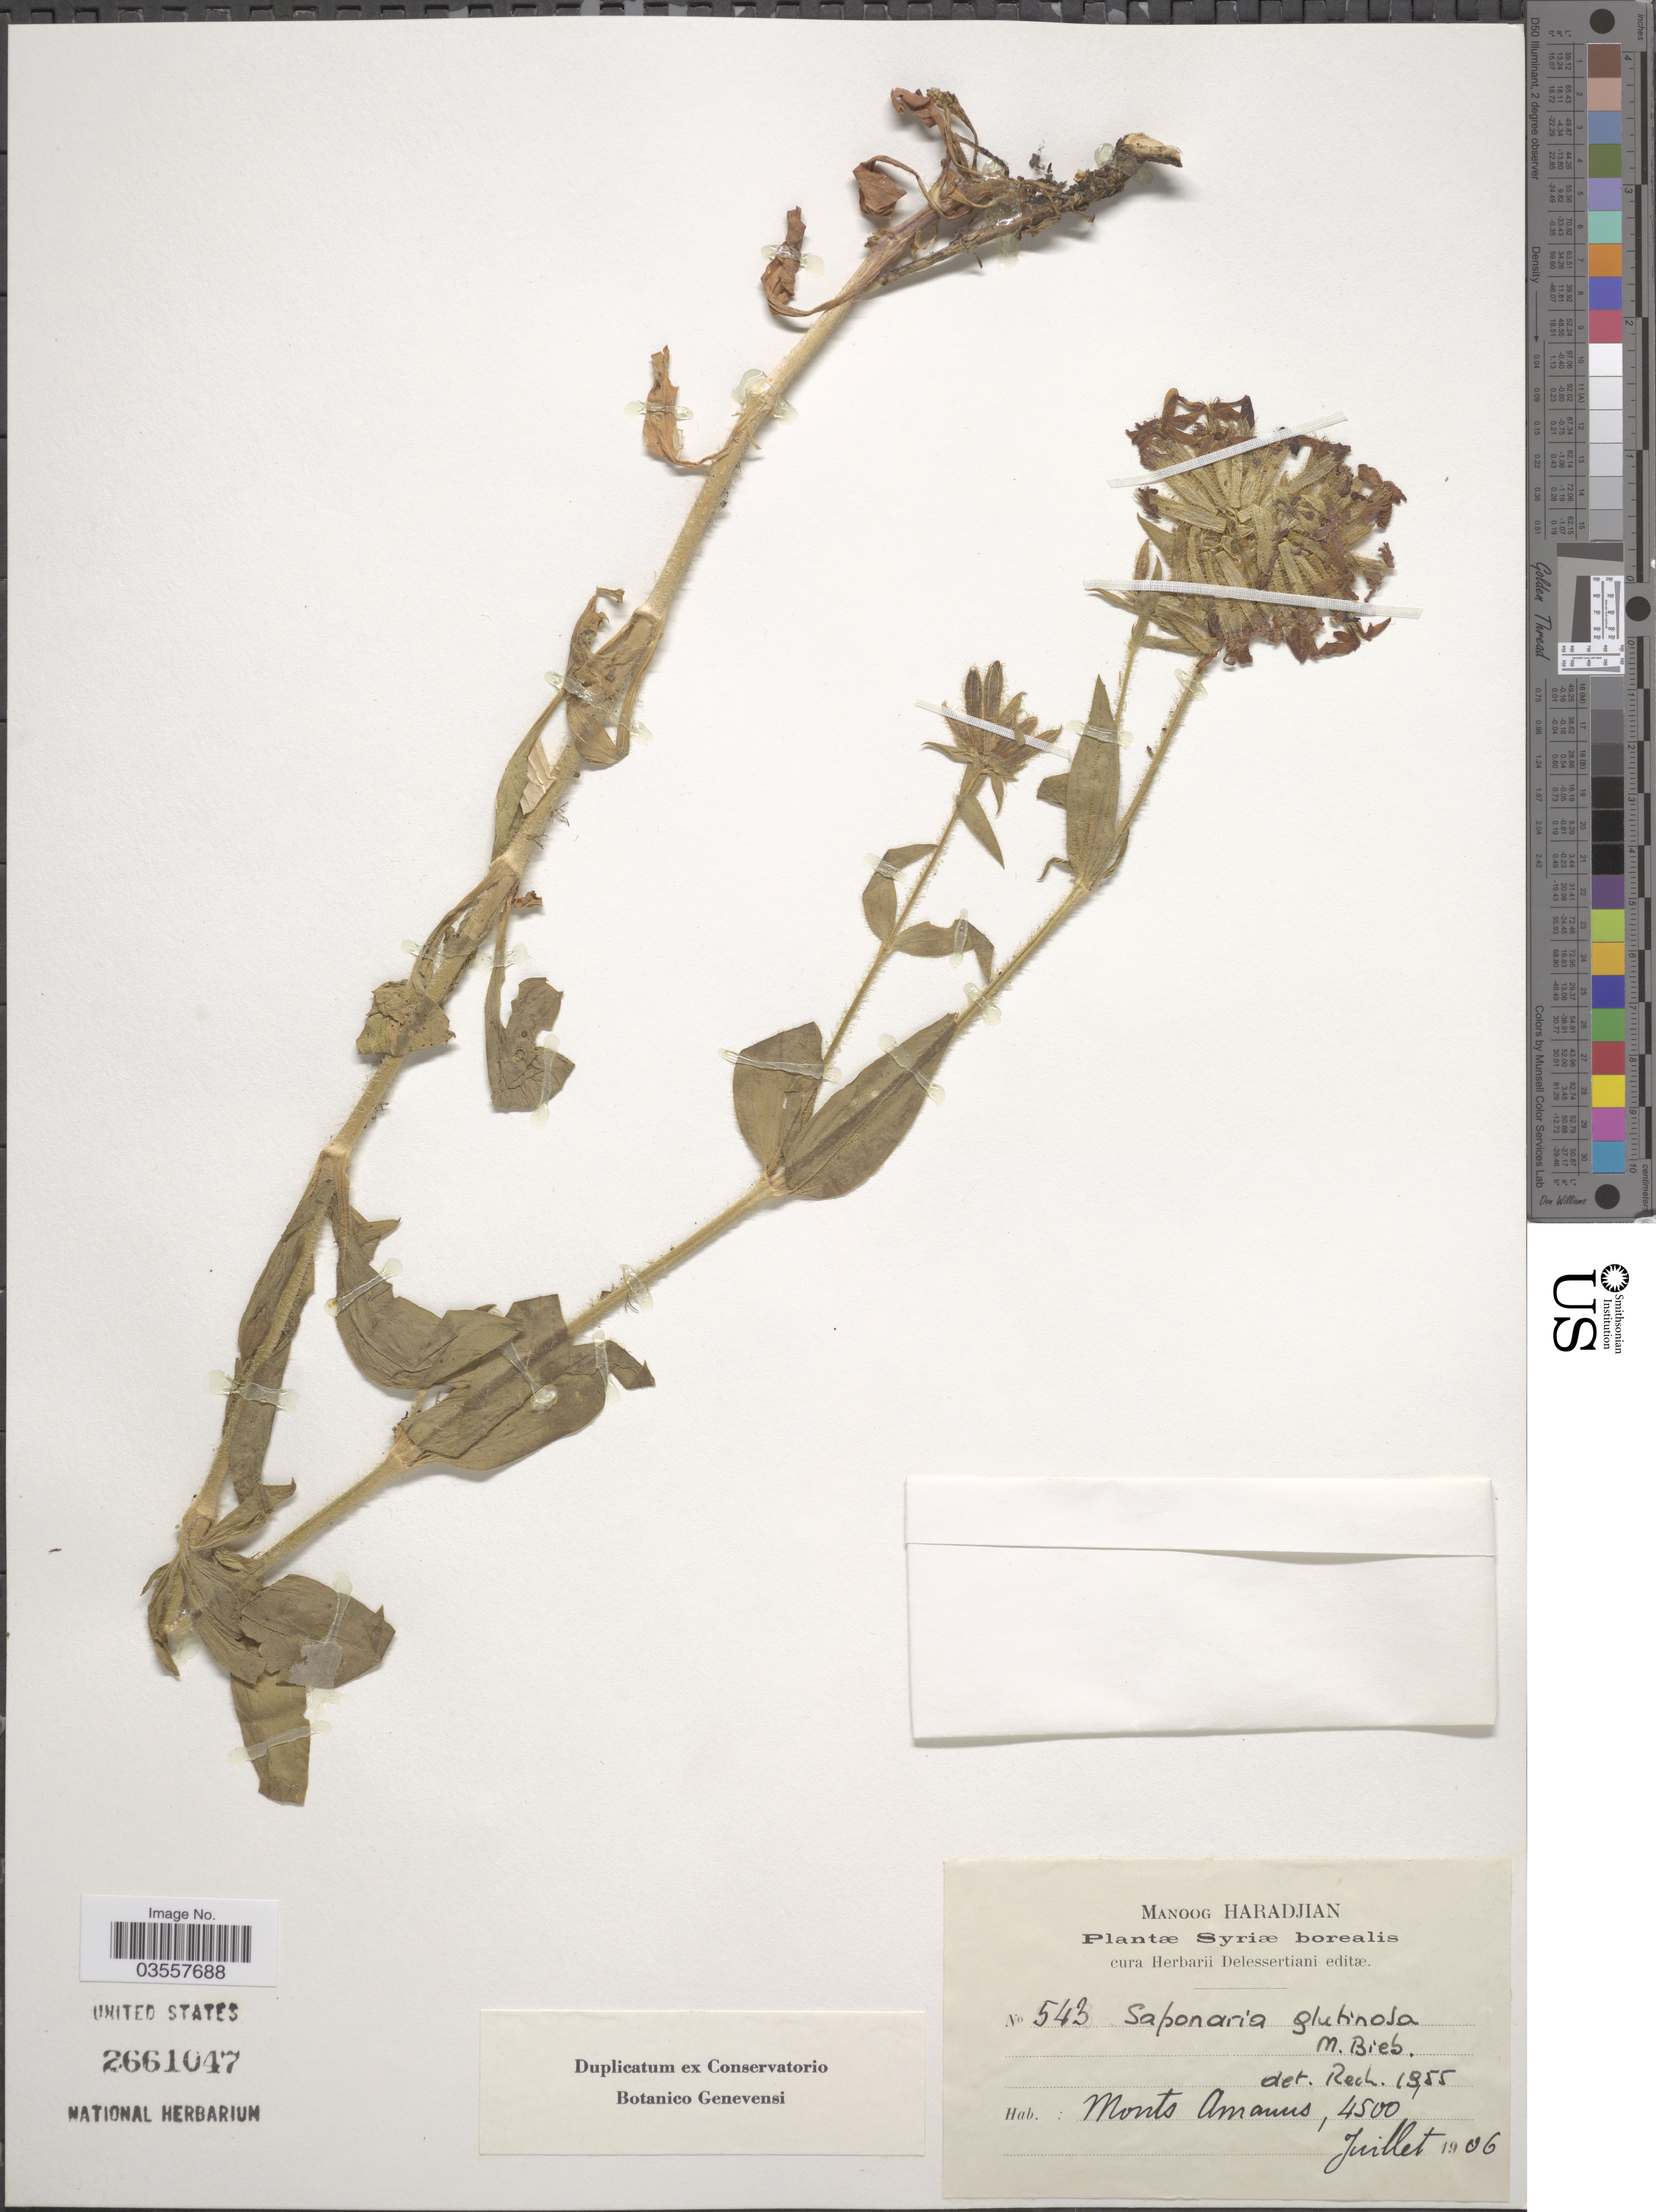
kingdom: Plantae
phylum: Tracheophyta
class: Magnoliopsida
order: Caryophyllales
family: Caryophyllaceae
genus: Saponaria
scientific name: Saponaria glutinosa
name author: M. Bieb.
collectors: M. Haradjian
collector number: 543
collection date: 1906-07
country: Turkey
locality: Syriæ borealis. Monts Amanus.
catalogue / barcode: US 2661047